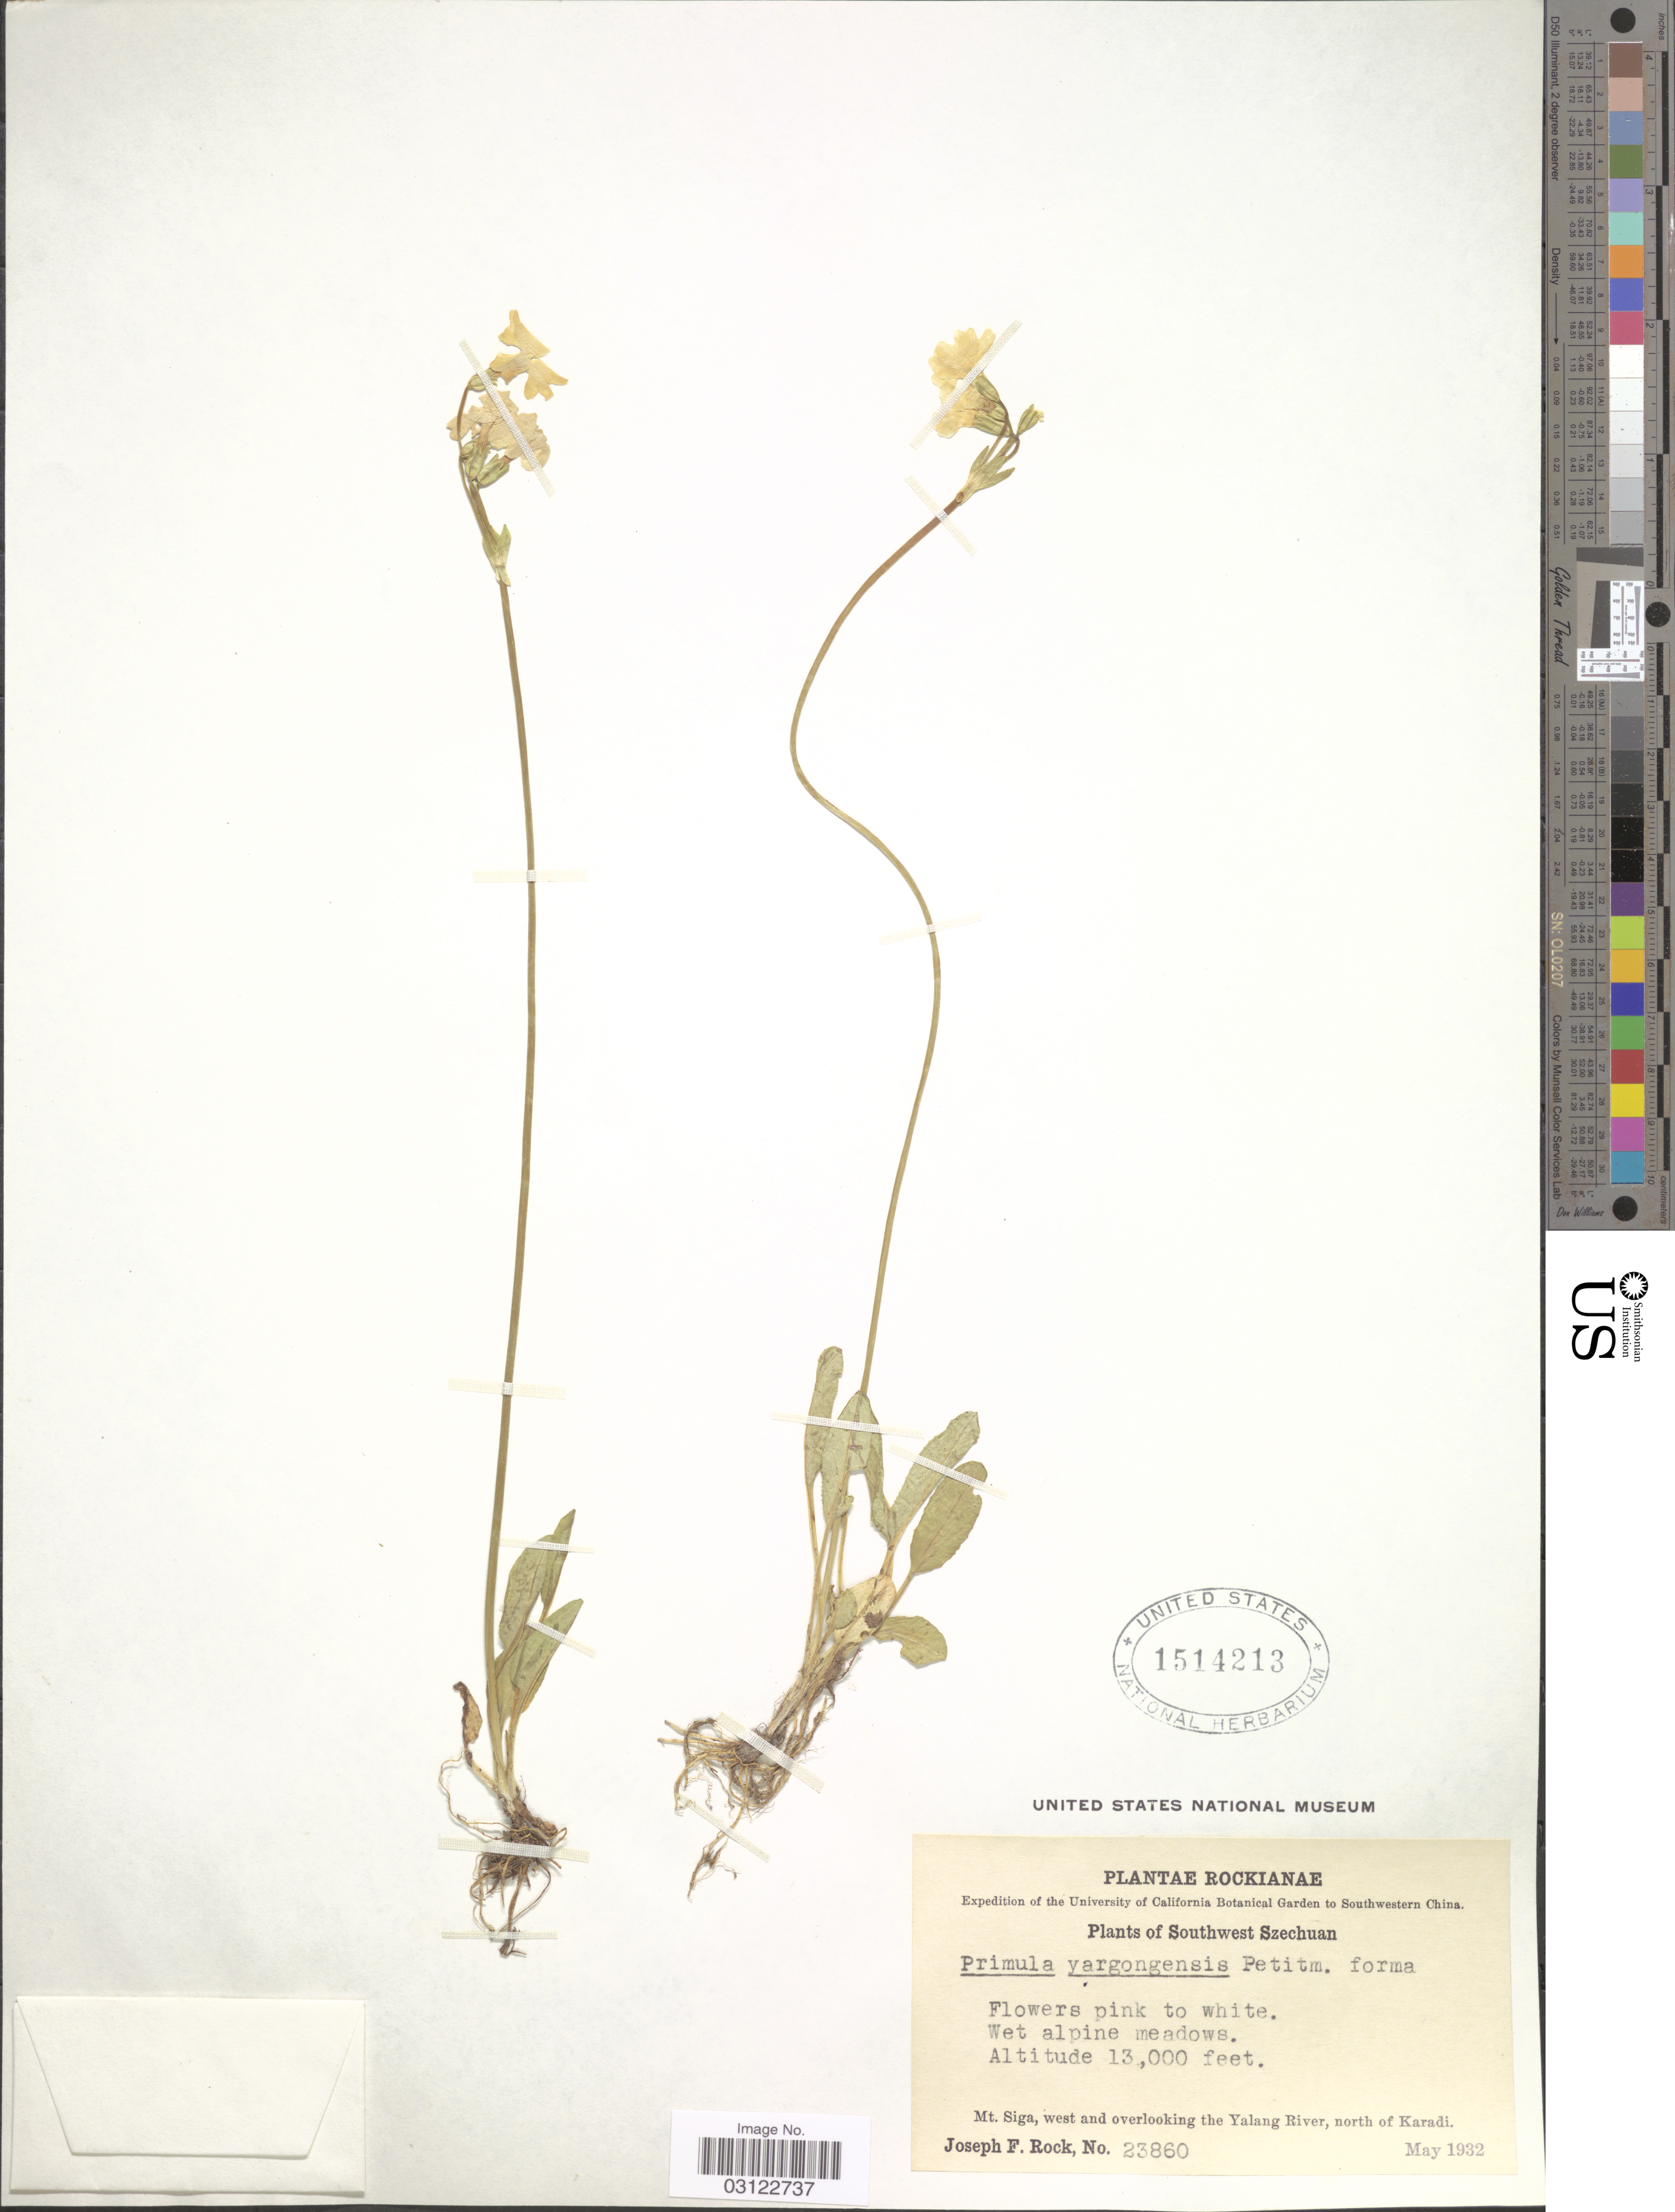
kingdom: Plantae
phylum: Tracheophyta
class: Magnoliopsida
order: Ericales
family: Primulaceae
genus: Primula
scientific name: Primula yargongensis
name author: Petitm.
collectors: J. F. Rock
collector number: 23860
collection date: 1932-05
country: China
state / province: Sichuan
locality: Southwestern China. Southwest Szechuan. Wet alpine meadows. Mt. Siga, west and overlooking the Yalang River, north of Karadi.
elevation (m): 3962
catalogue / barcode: US 1514213